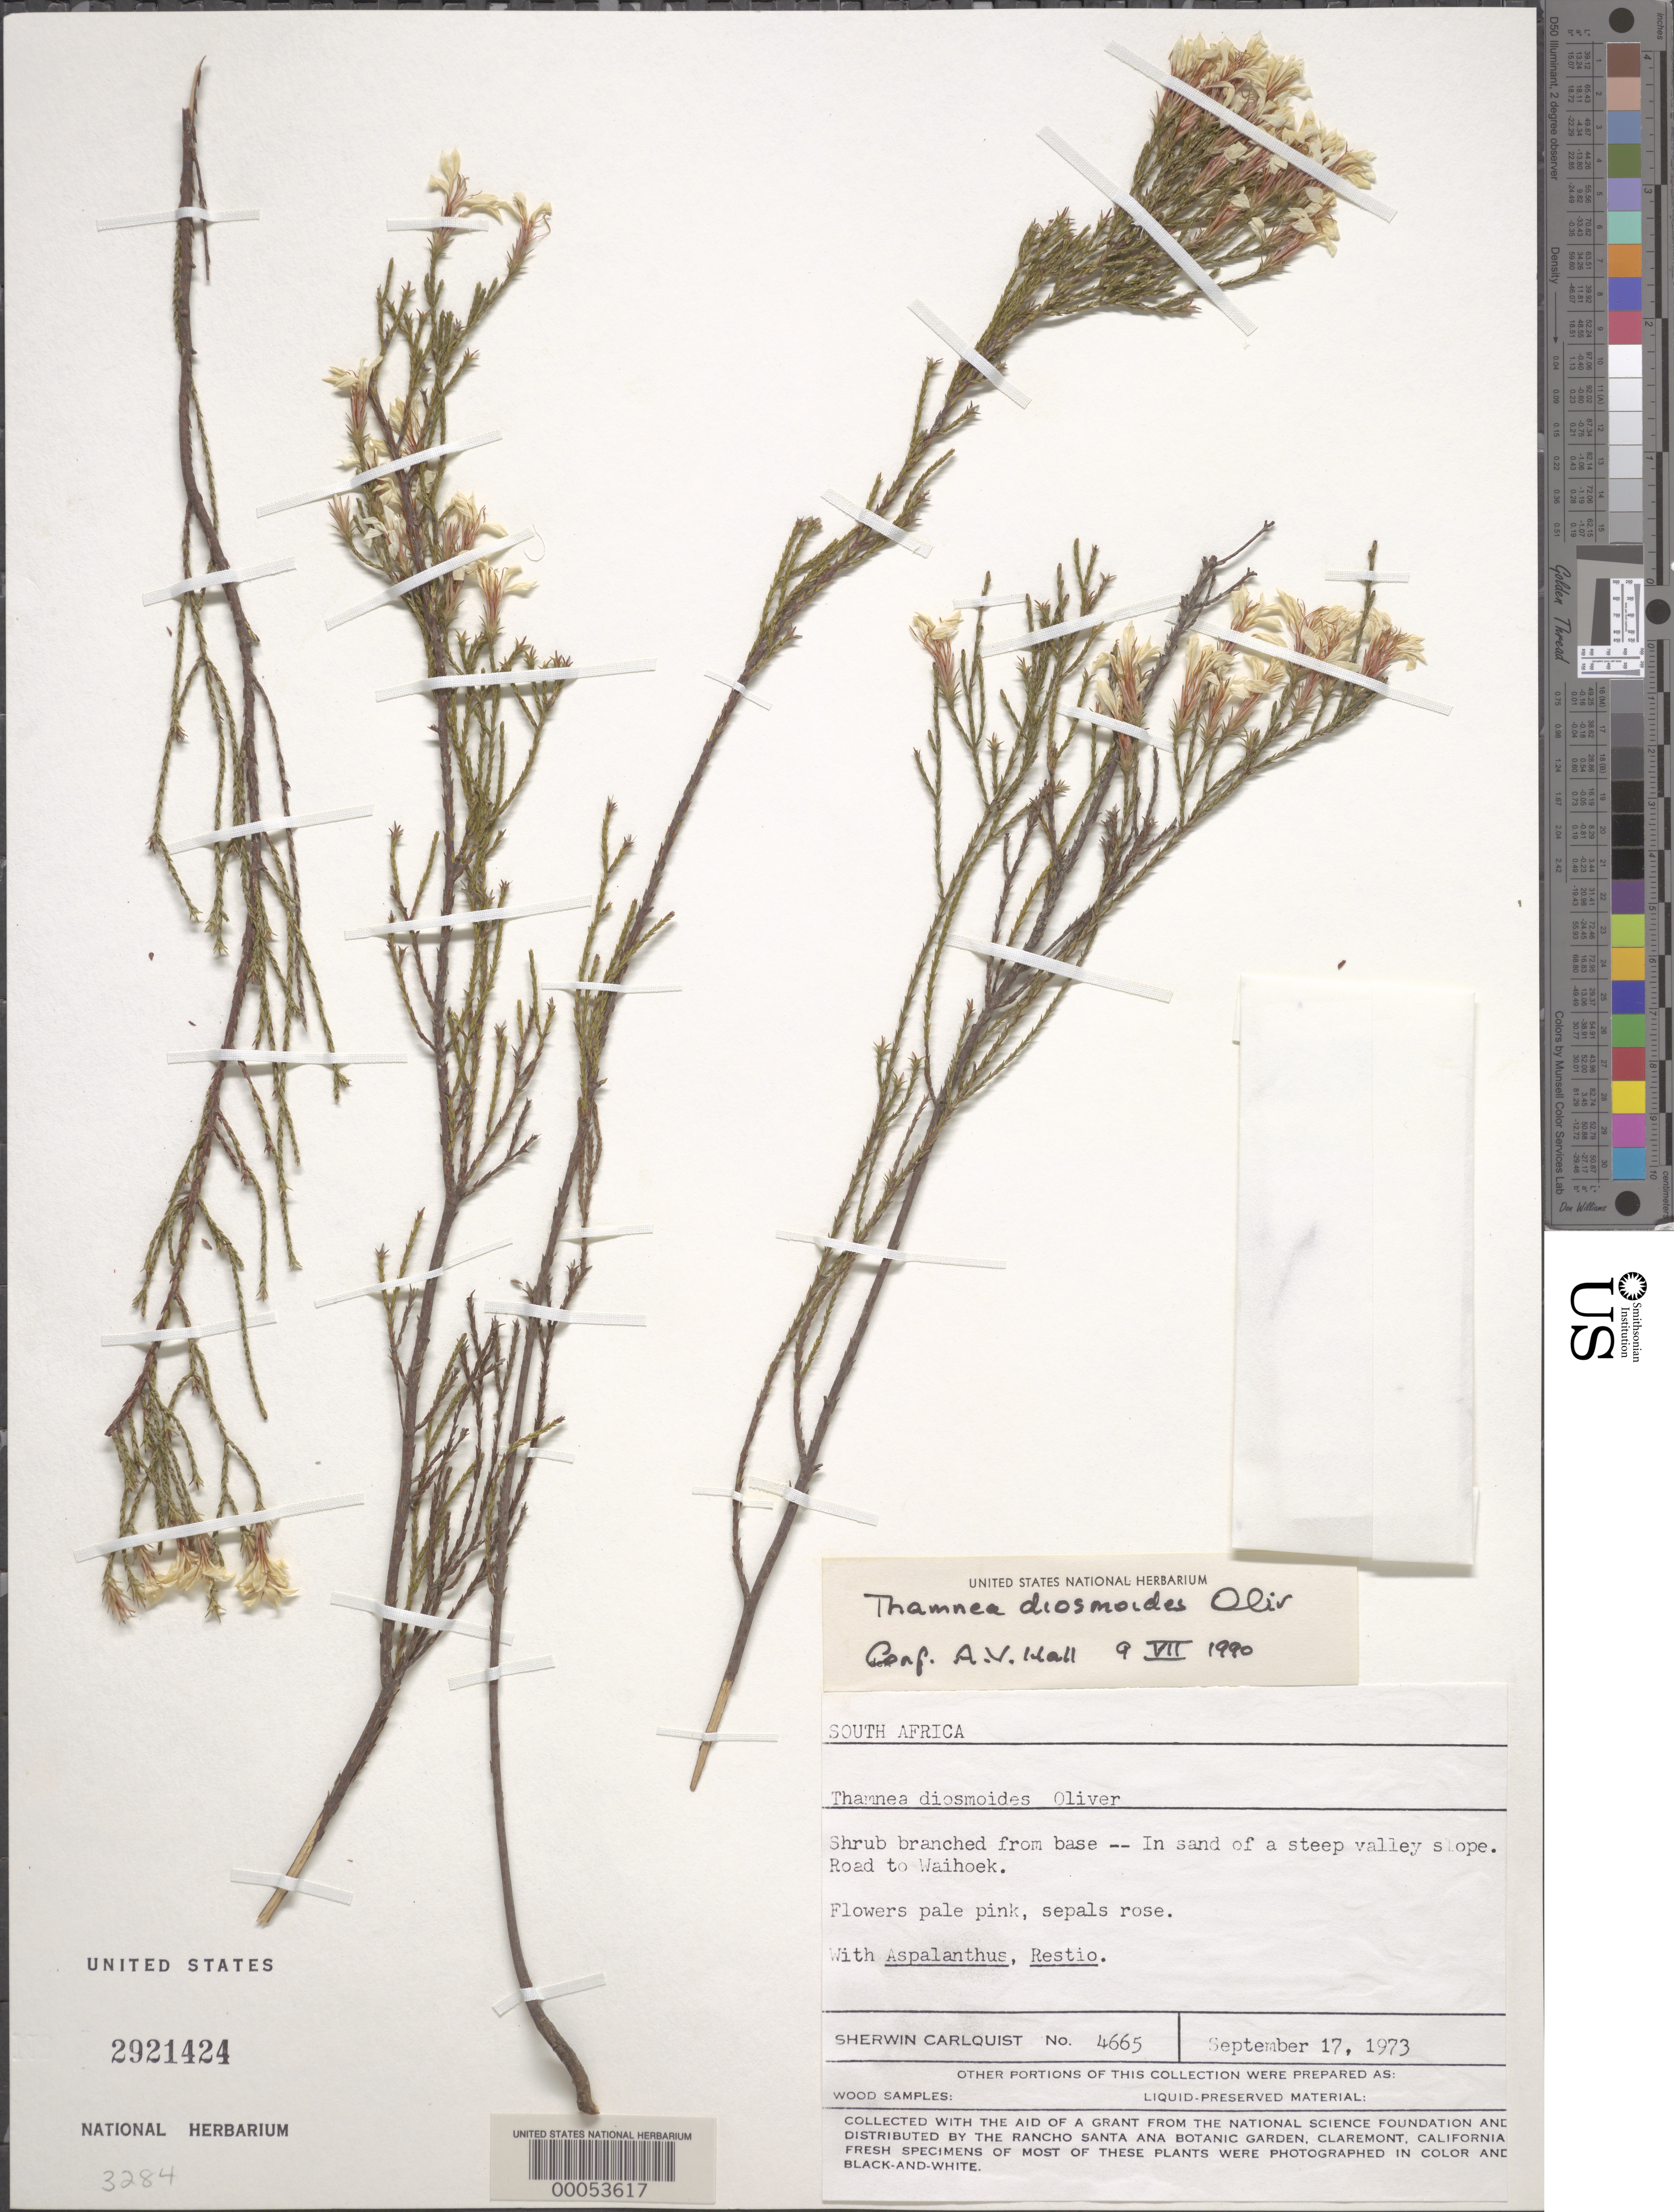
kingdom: Plantae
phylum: Tracheophyta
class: Magnoliopsida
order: Bruniales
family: Bruniaceae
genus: Thamnea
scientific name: Thamnea diosmoides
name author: Oliv.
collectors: S. Carlquist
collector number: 4665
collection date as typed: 17 Sep 1973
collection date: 1973-09-17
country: South Africa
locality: Road to waihoek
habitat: In sand of a deep valley slope, with asplanthus, restio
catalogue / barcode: US 2921424